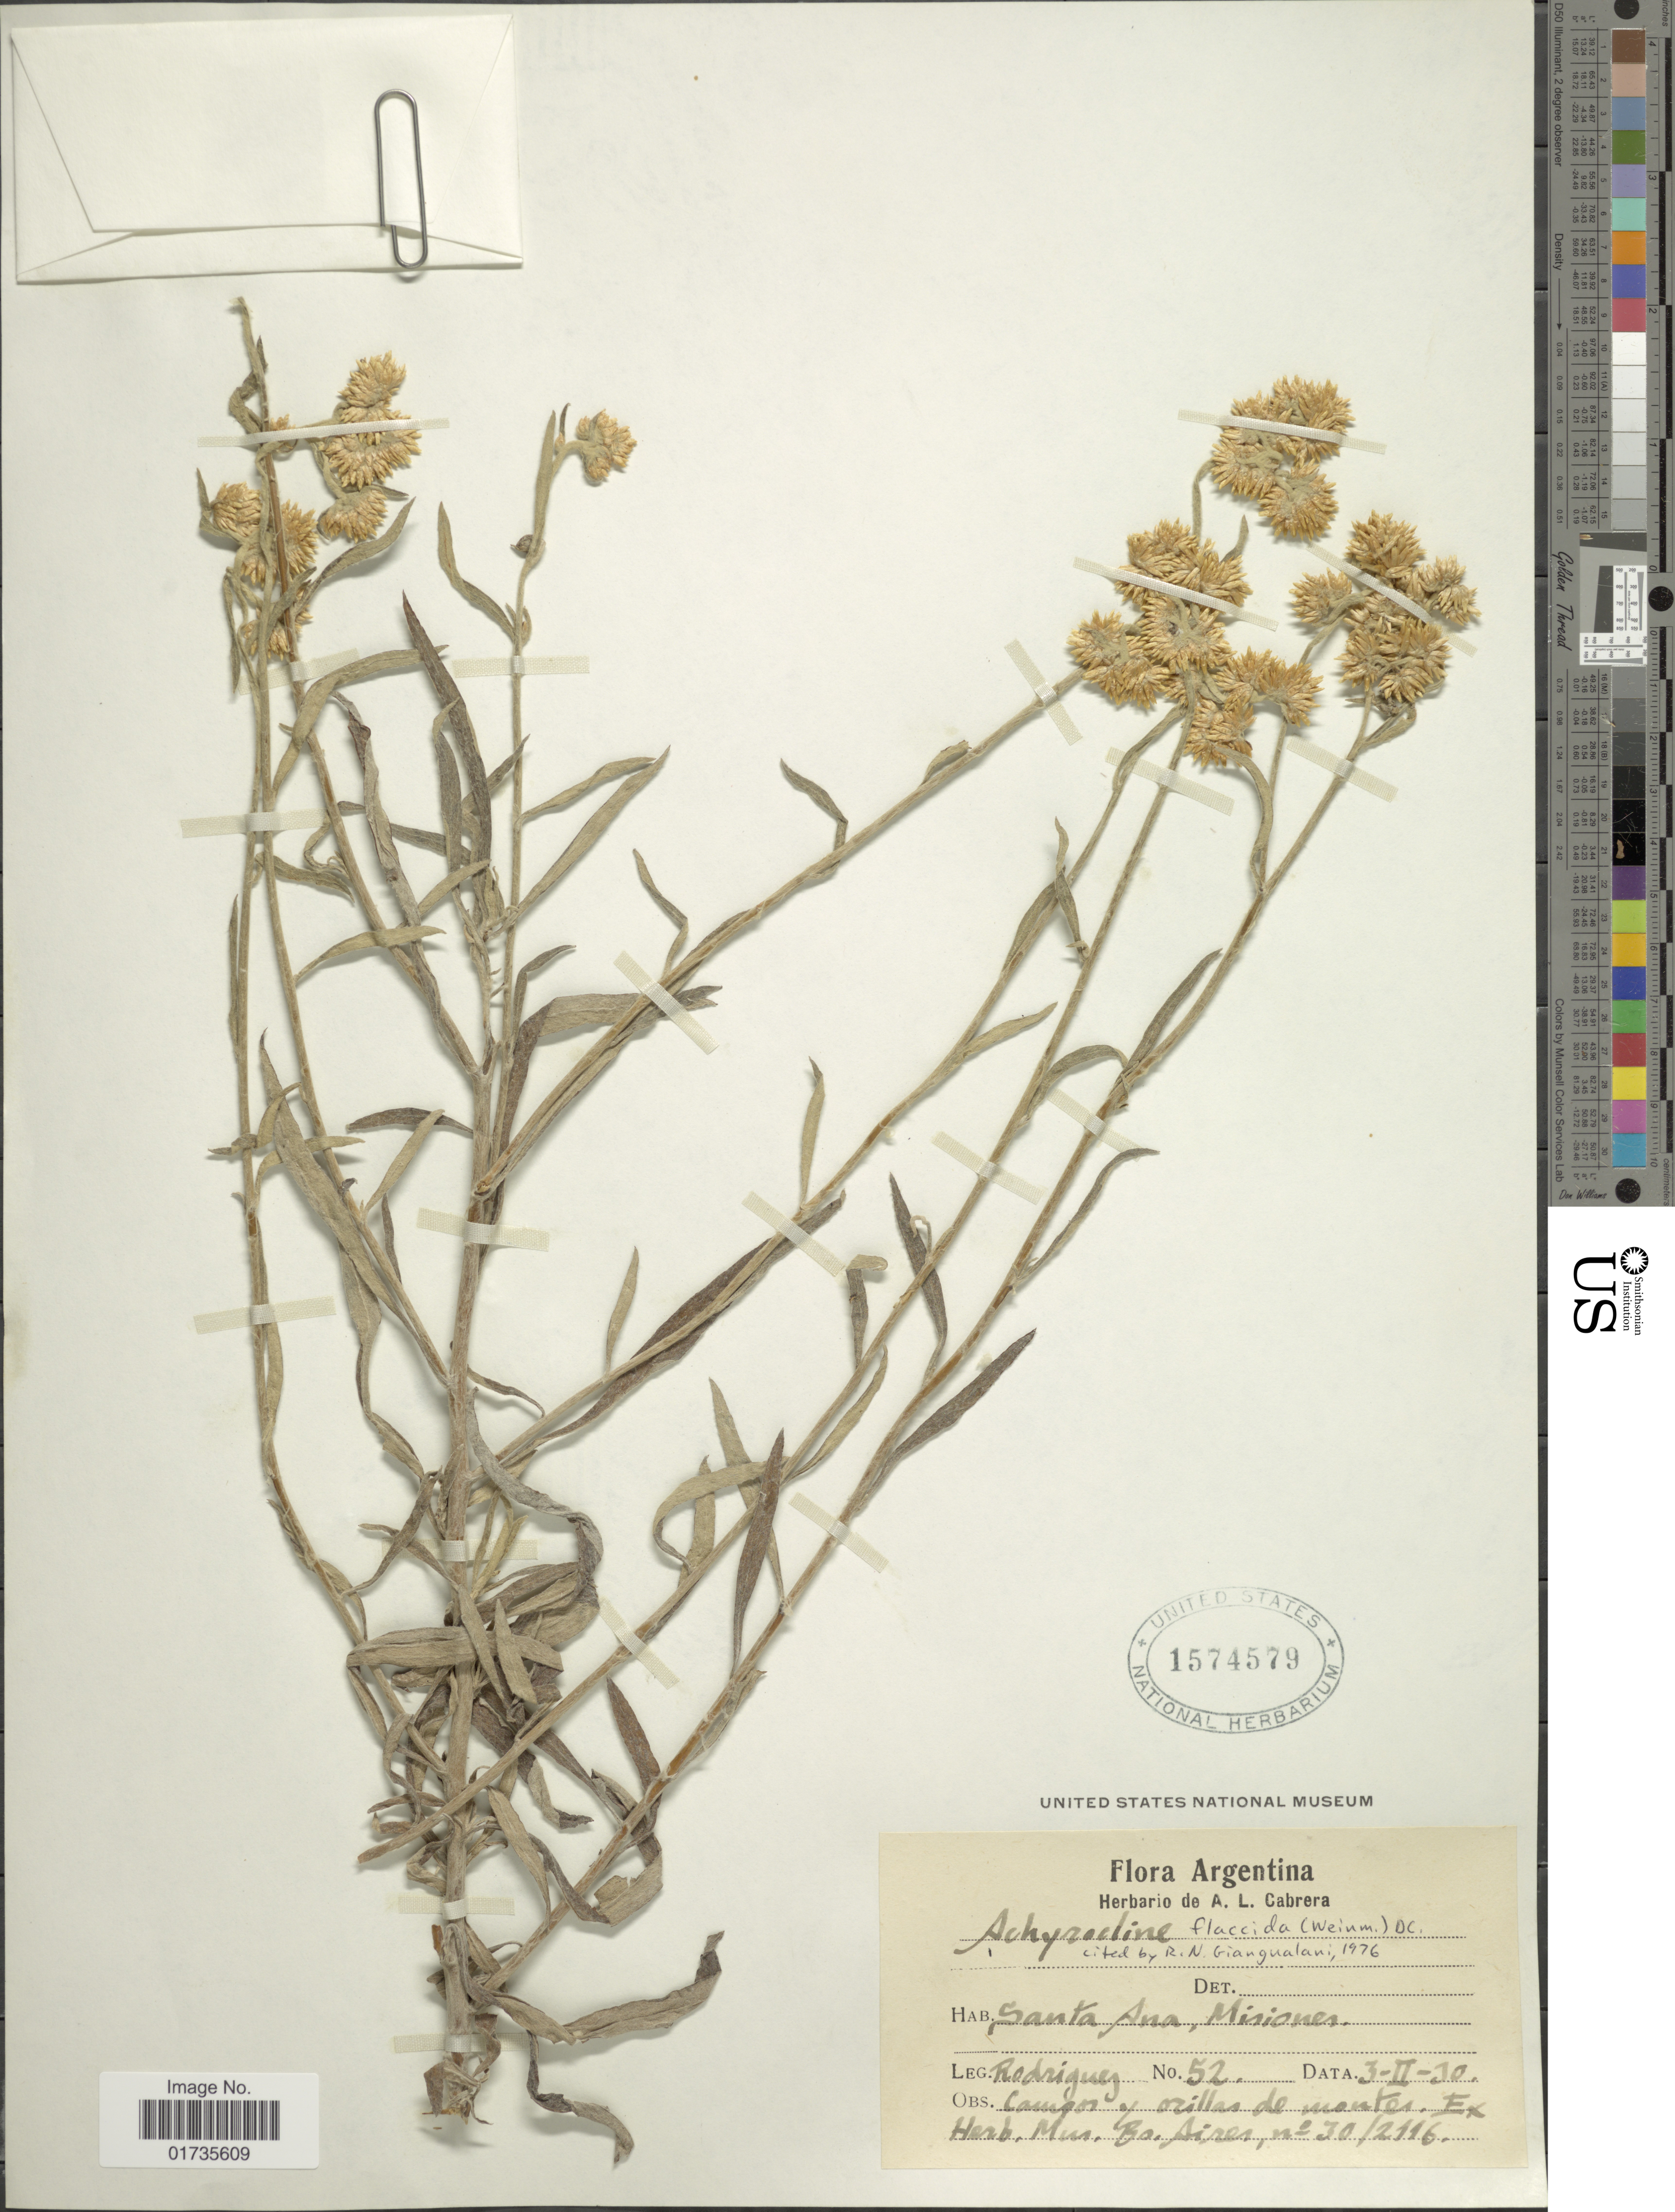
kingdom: Plantae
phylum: Tracheophyta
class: Magnoliopsida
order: Asterales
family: Asteraceae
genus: Achyrocline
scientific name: Achyrocline flaccida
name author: (Weinm.) DC.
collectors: Rodriguez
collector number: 52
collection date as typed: Transcribed d/m/y: 3/2/30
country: Argentina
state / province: Misiones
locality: Argentina. Santa Ana, Misiones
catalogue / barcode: US 1574579